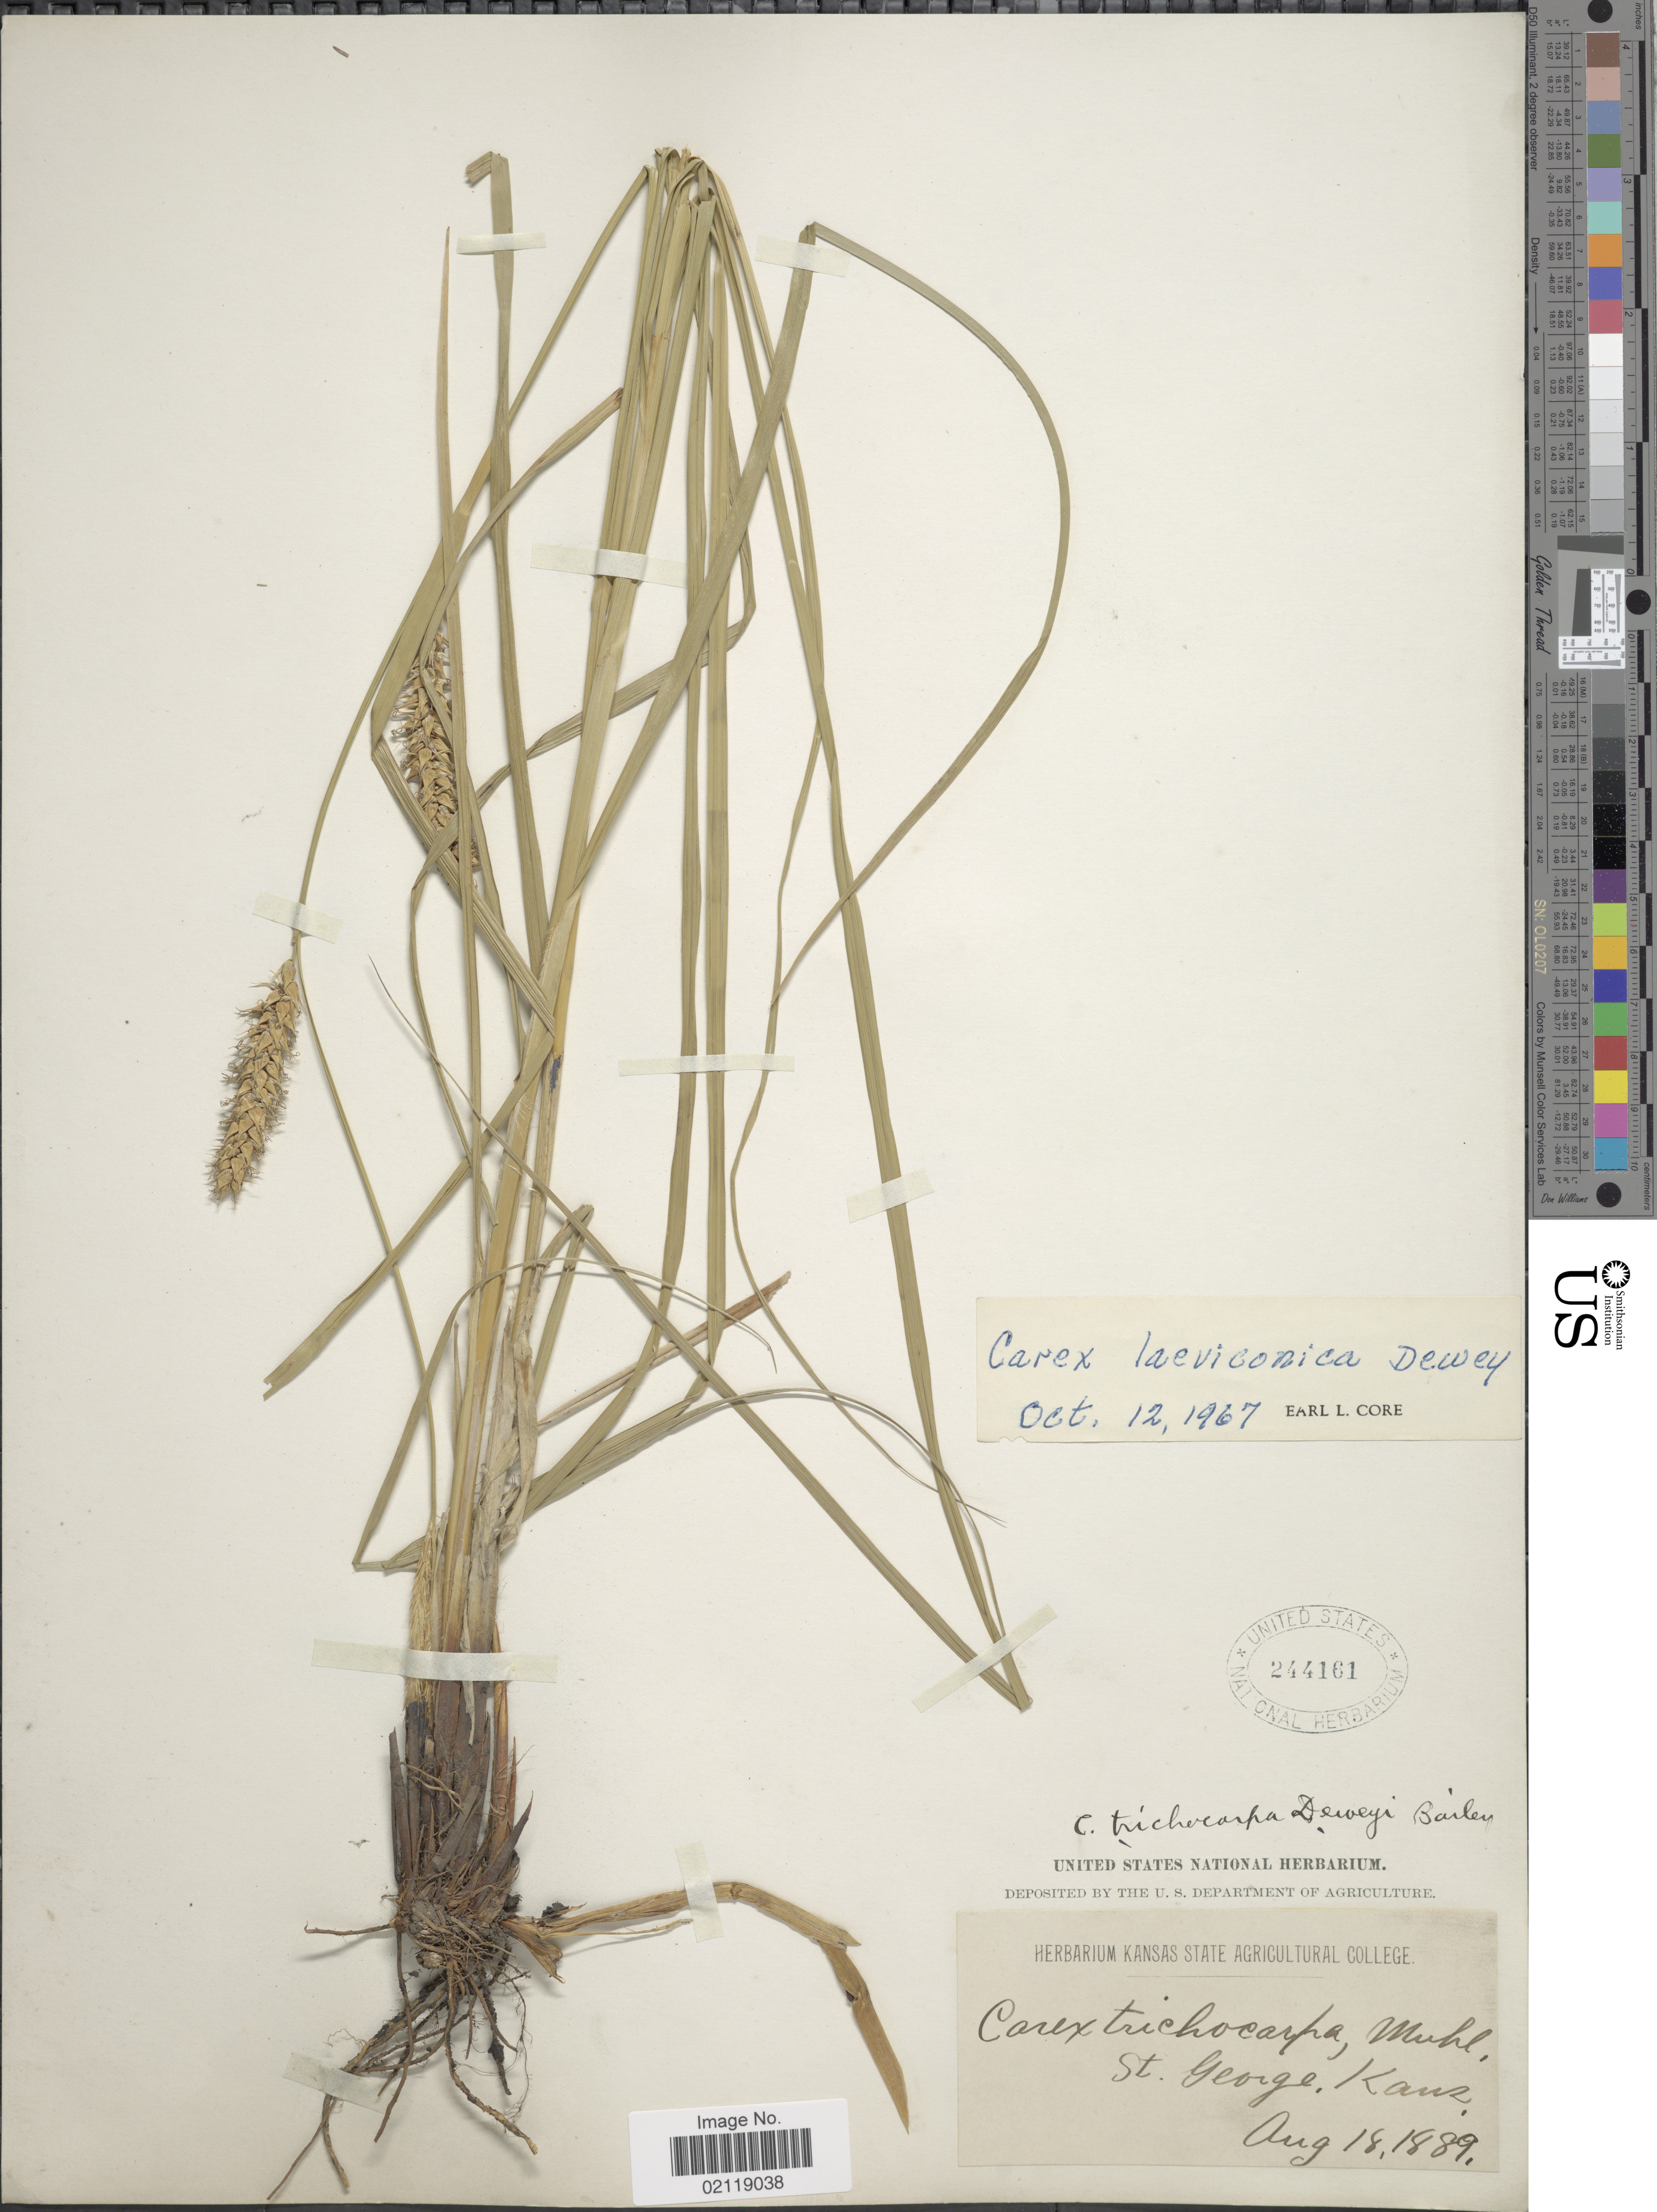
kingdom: Plantae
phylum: Tracheophyta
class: Liliopsida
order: Poales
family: Cyperaceae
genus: Carex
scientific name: Carex laeviconica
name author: Dewey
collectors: ex herb. Kansas State Agricultural College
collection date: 1889-08-18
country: United States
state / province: Kansas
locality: St. George, Kans.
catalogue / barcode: US 244161